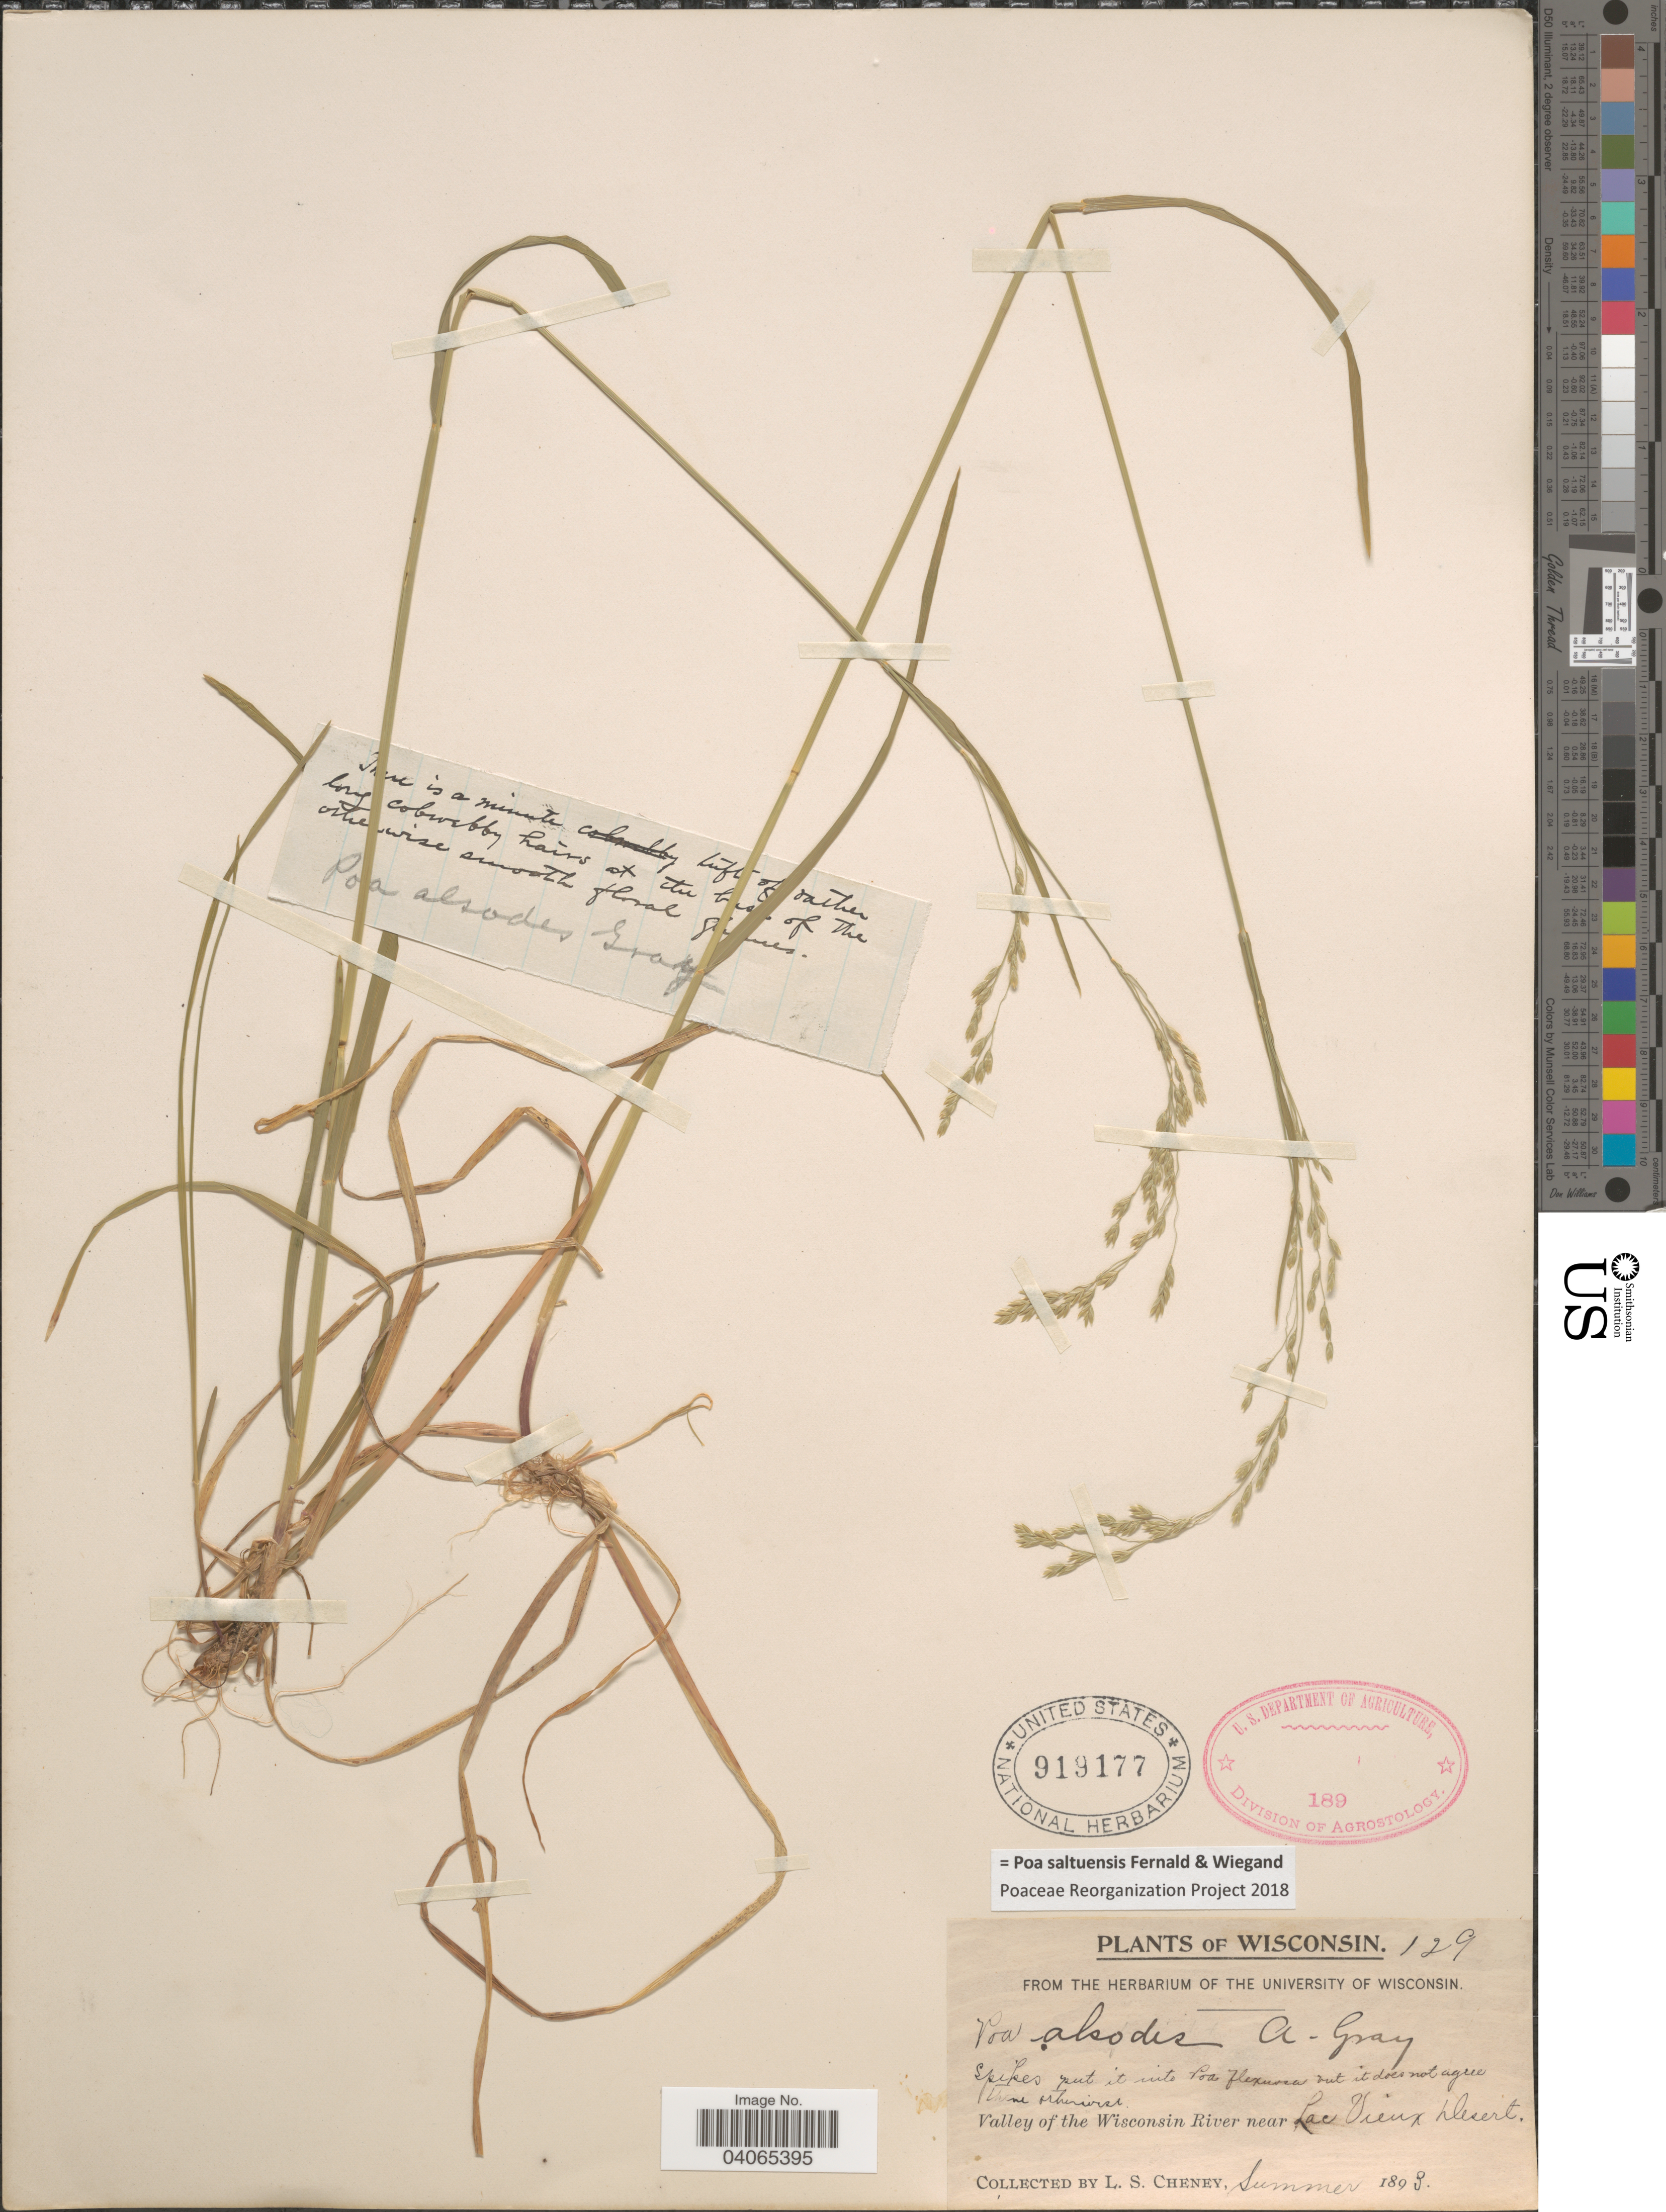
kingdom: Plantae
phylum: Tracheophyta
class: Liliopsida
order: Poales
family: Poaceae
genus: Poa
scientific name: Poa saltuensis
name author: Fernald & Wiegand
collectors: L. Cheney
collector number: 129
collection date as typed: Summer 1893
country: United States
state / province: Wisconsin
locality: Valley of the Wisconsin River near Lac Vieux Desert.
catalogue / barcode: US 919177